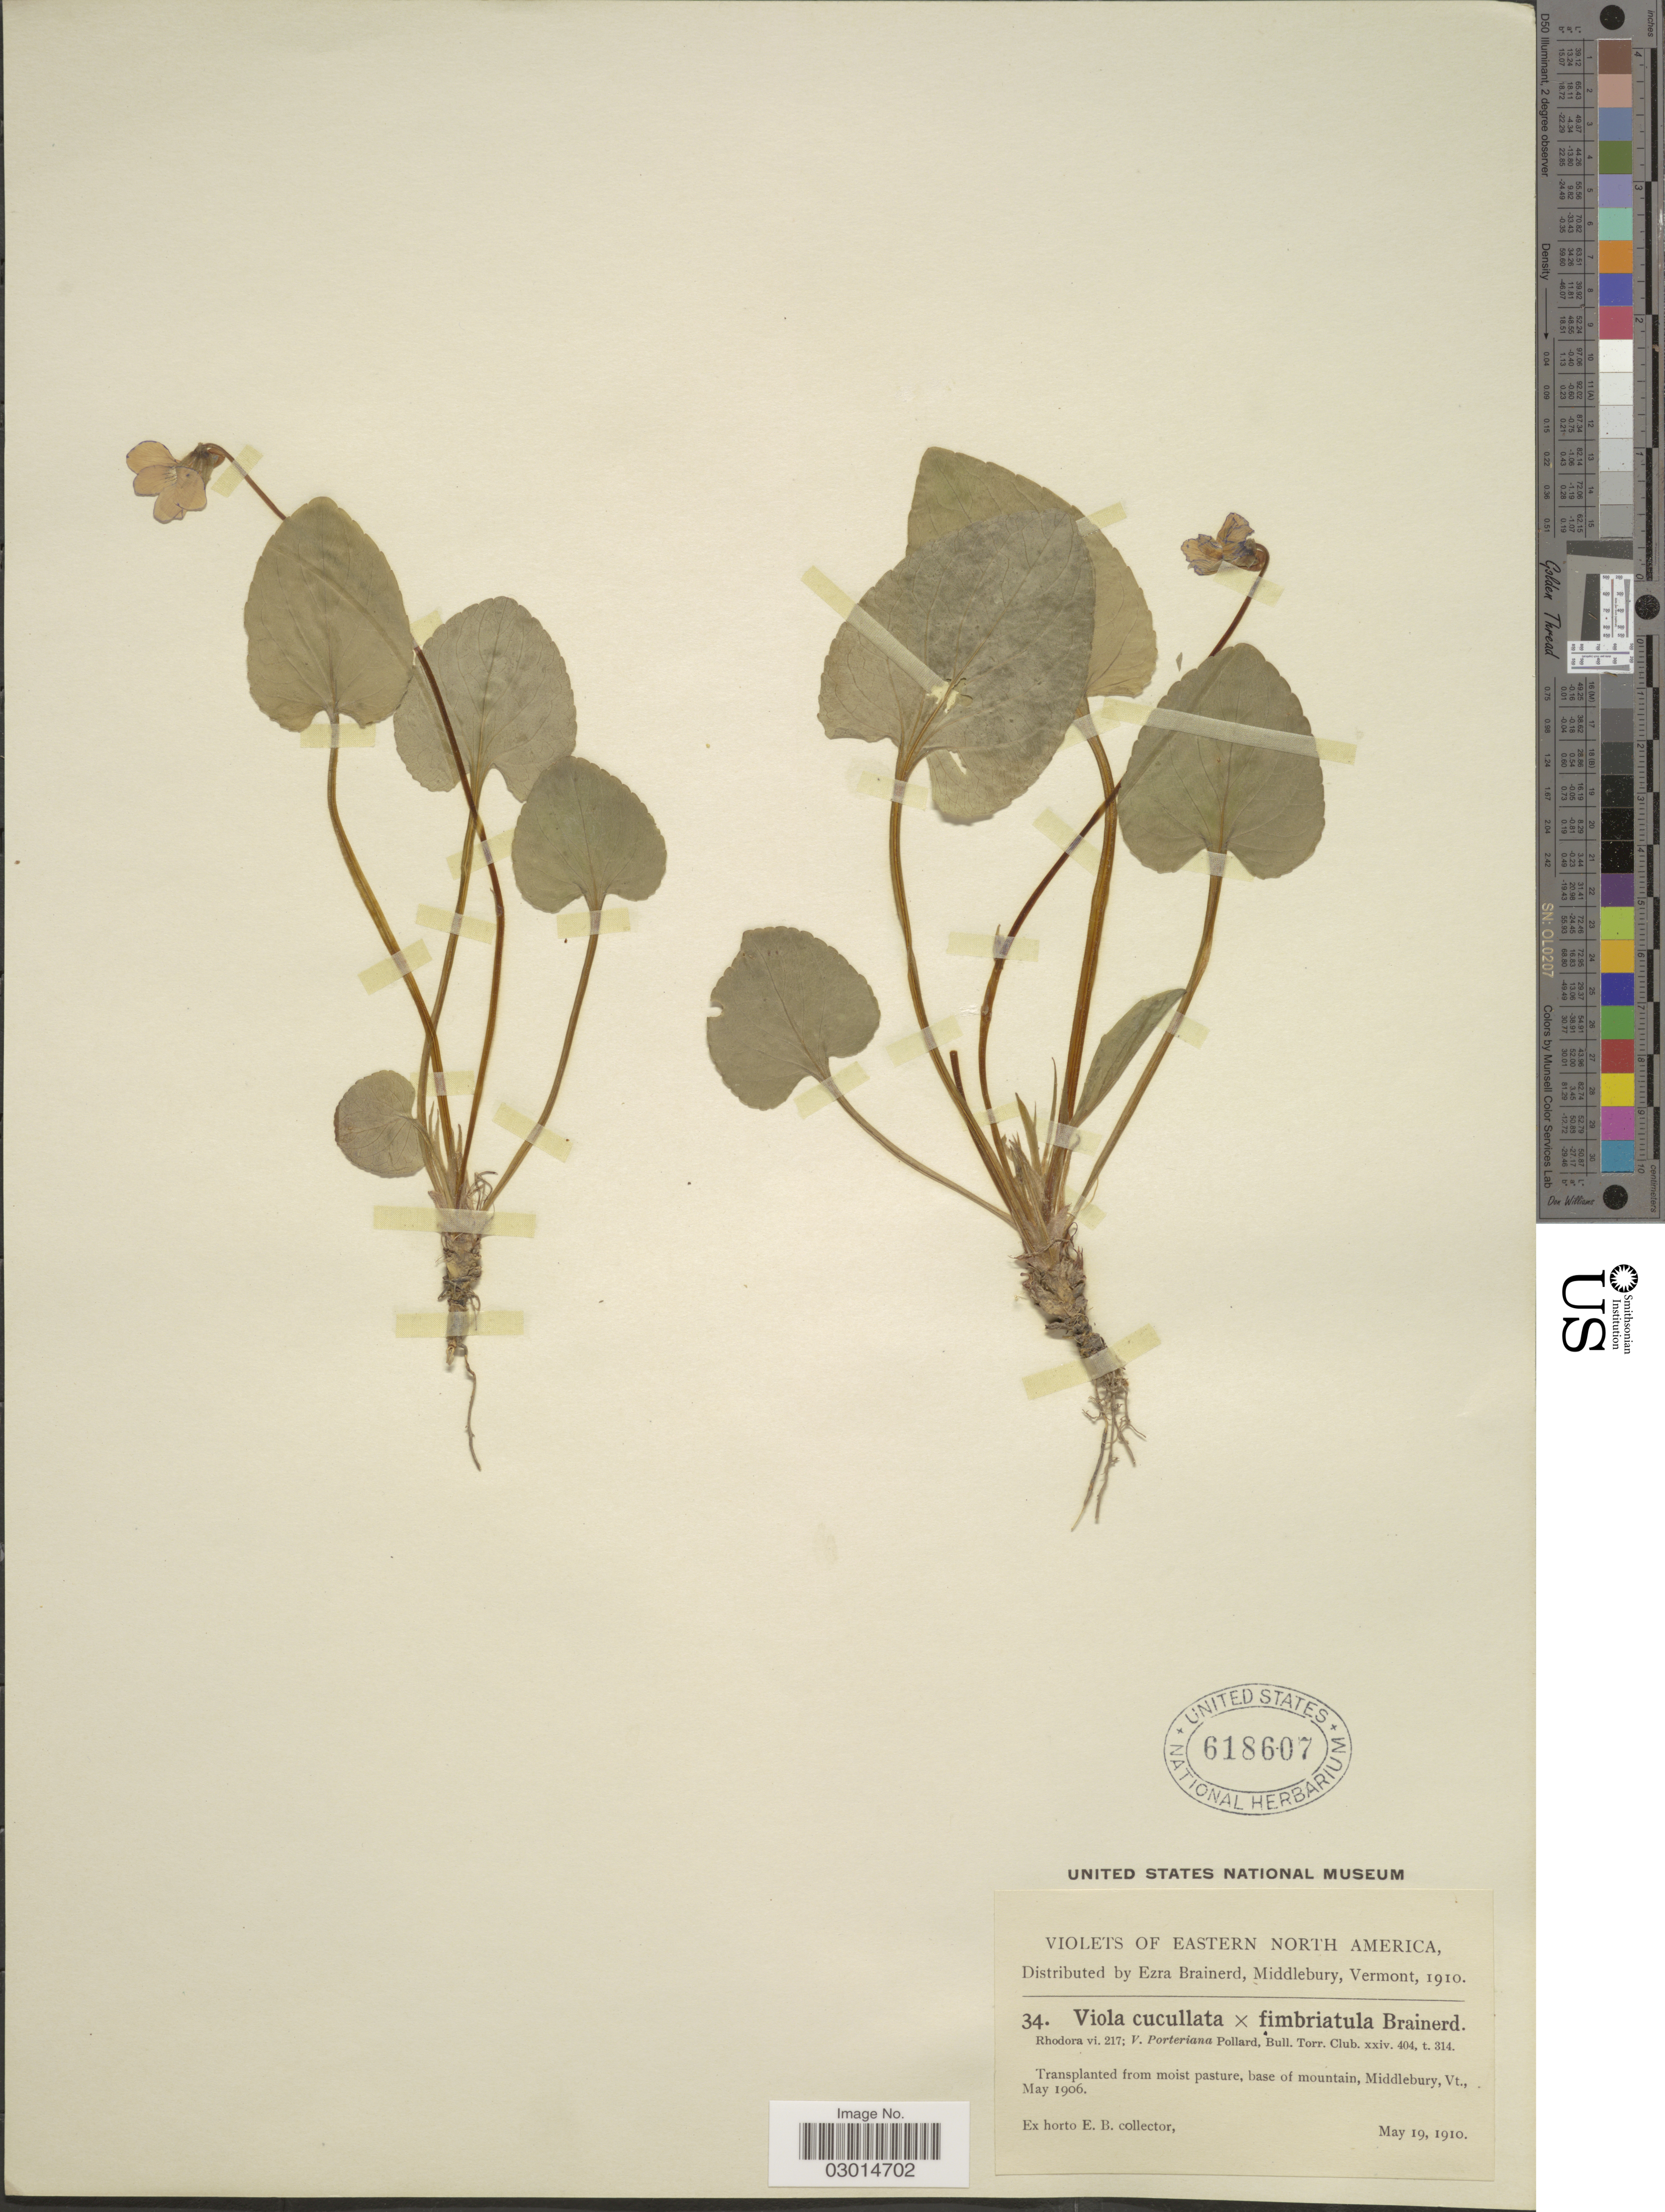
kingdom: Plantae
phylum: Tracheophyta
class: Magnoliopsida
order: Malpighiales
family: Violaceae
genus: Viola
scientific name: Viola cucullata x V. fimbriatula Small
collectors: ex herb. Ezra Brainerd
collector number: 34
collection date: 1910-05-19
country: United States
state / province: Vermont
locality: Eastern North America. Transplanted from moist pasture, base of mountain, Middlebury, Vt.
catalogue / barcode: US 618607